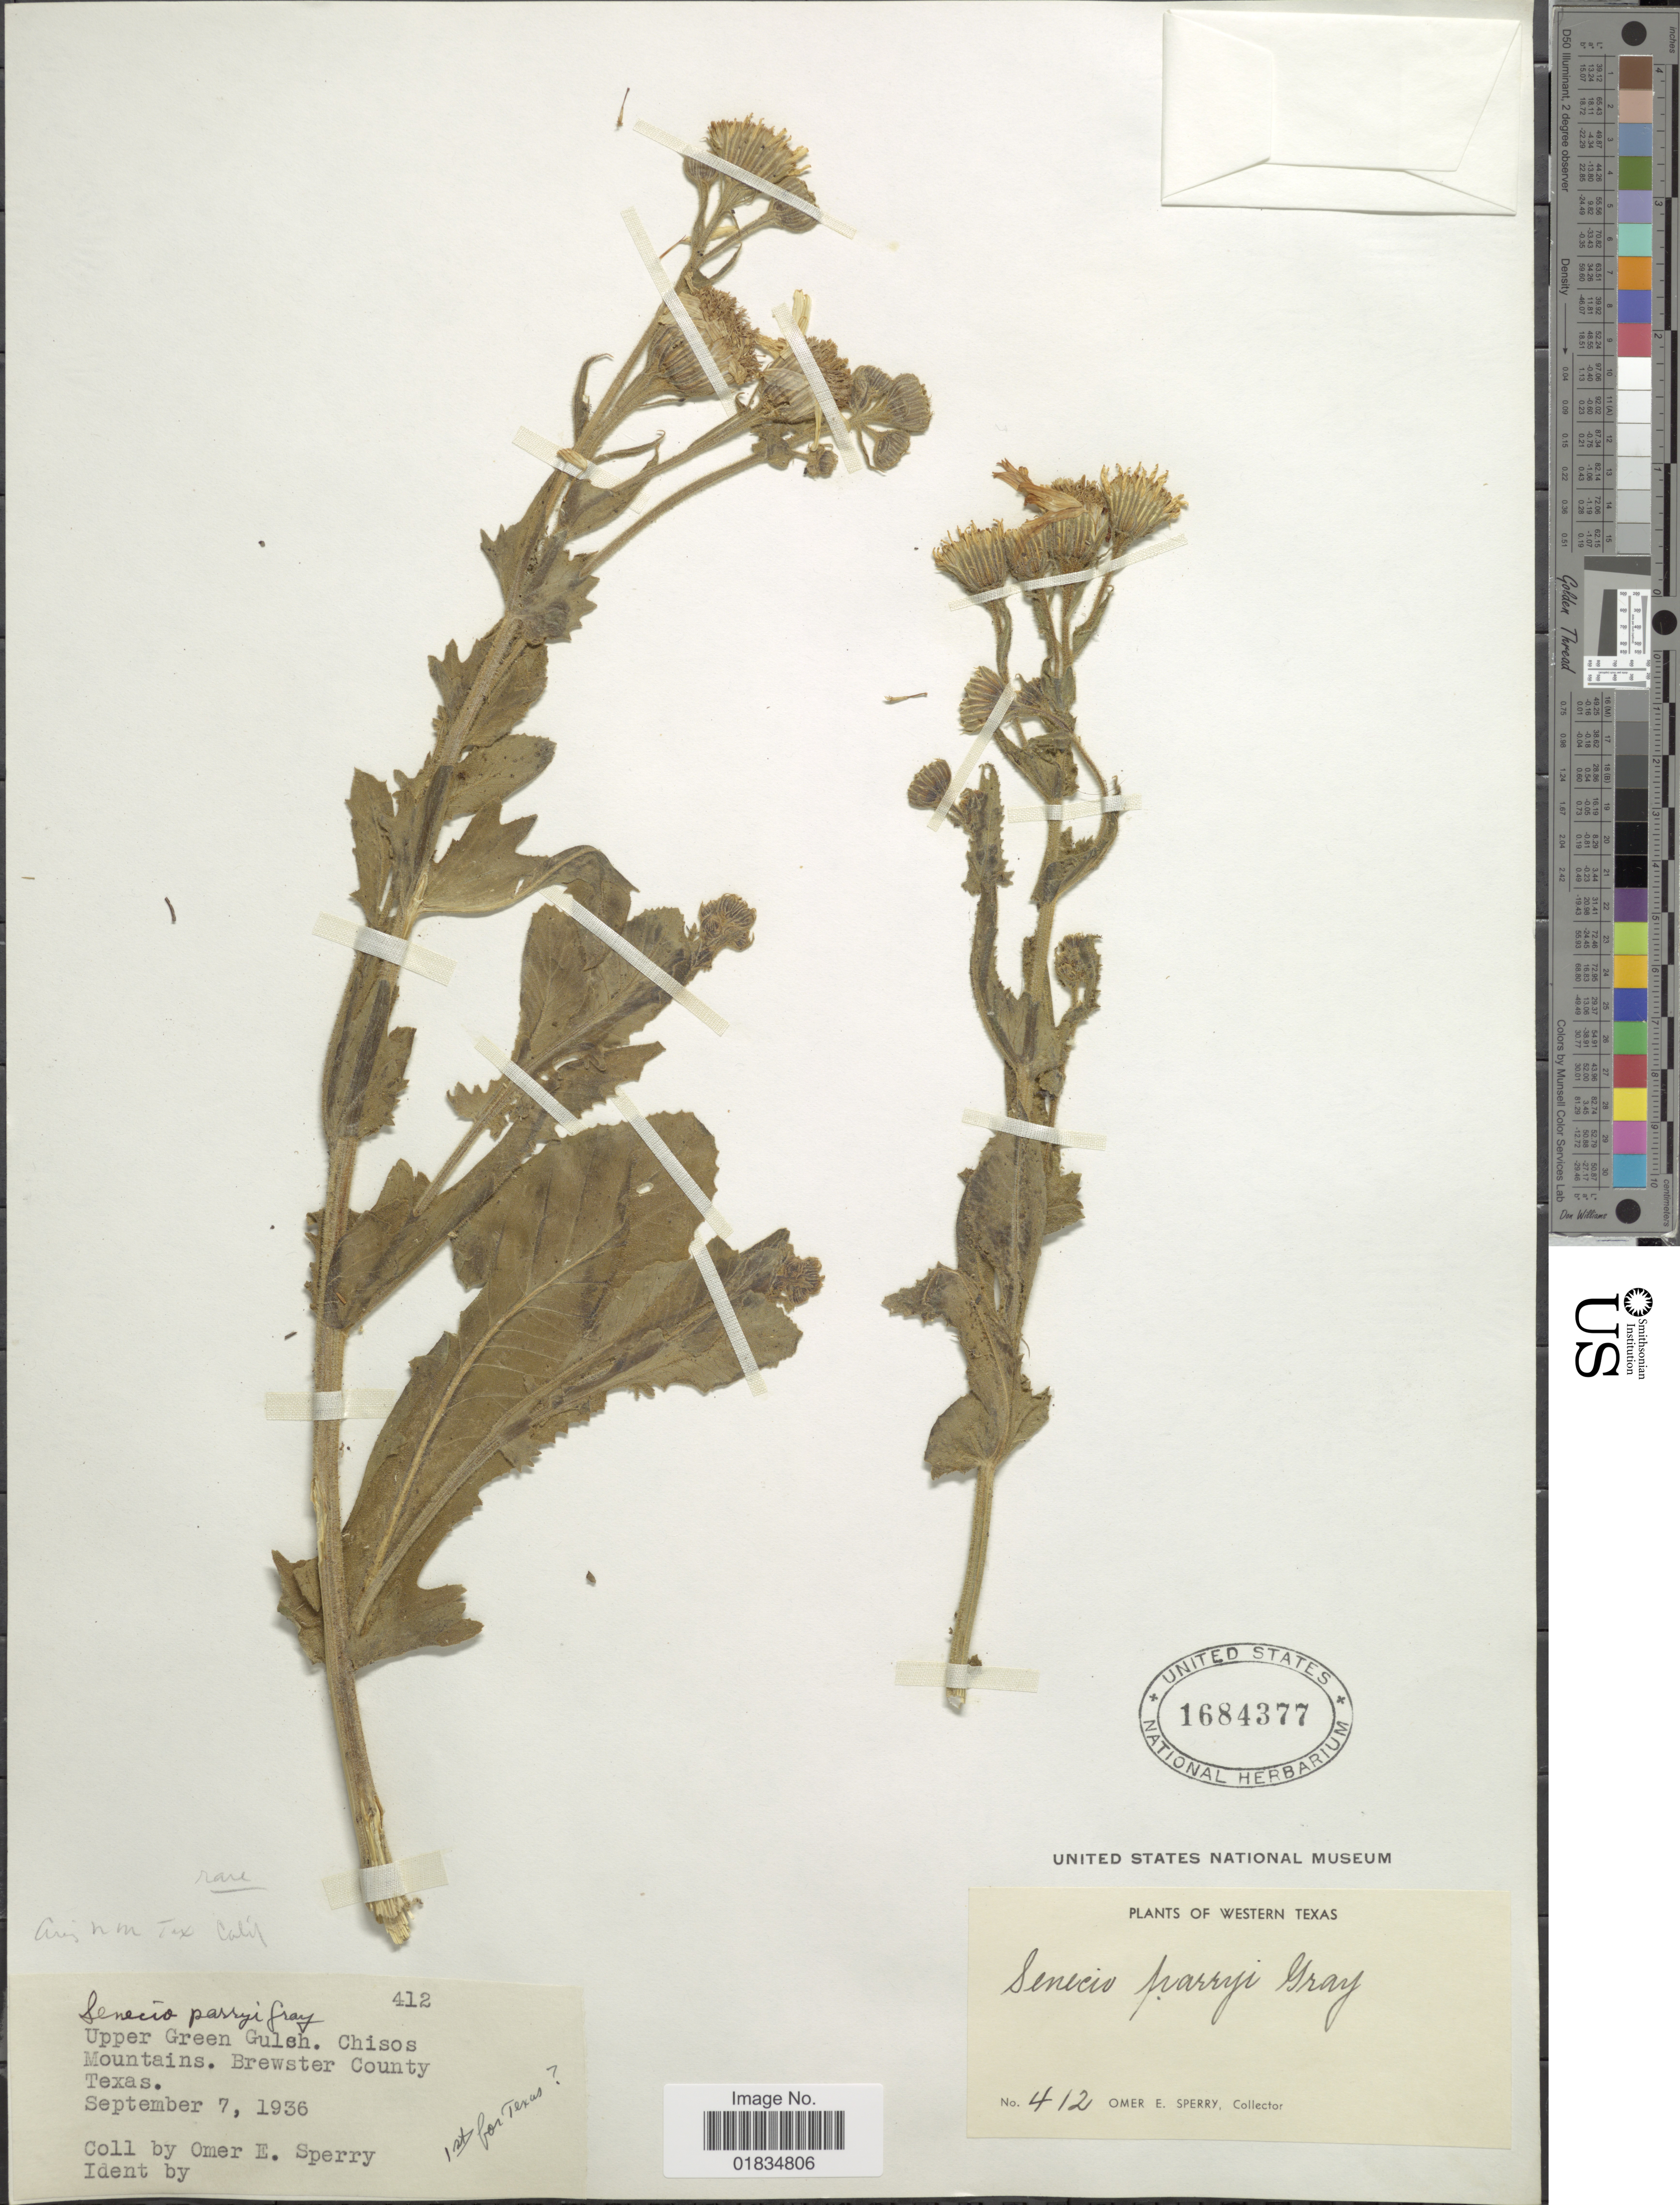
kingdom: Plantae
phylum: Tracheophyta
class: Magnoliopsida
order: Asterales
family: Asteraceae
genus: Senecio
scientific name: Senecio parryi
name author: A. Gray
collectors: O. E. Sperry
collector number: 412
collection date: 1936-09-07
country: United States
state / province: Texas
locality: Western texas, Upper Green Gulsh, Chisos Mountains. Brewster County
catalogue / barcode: US 1684377